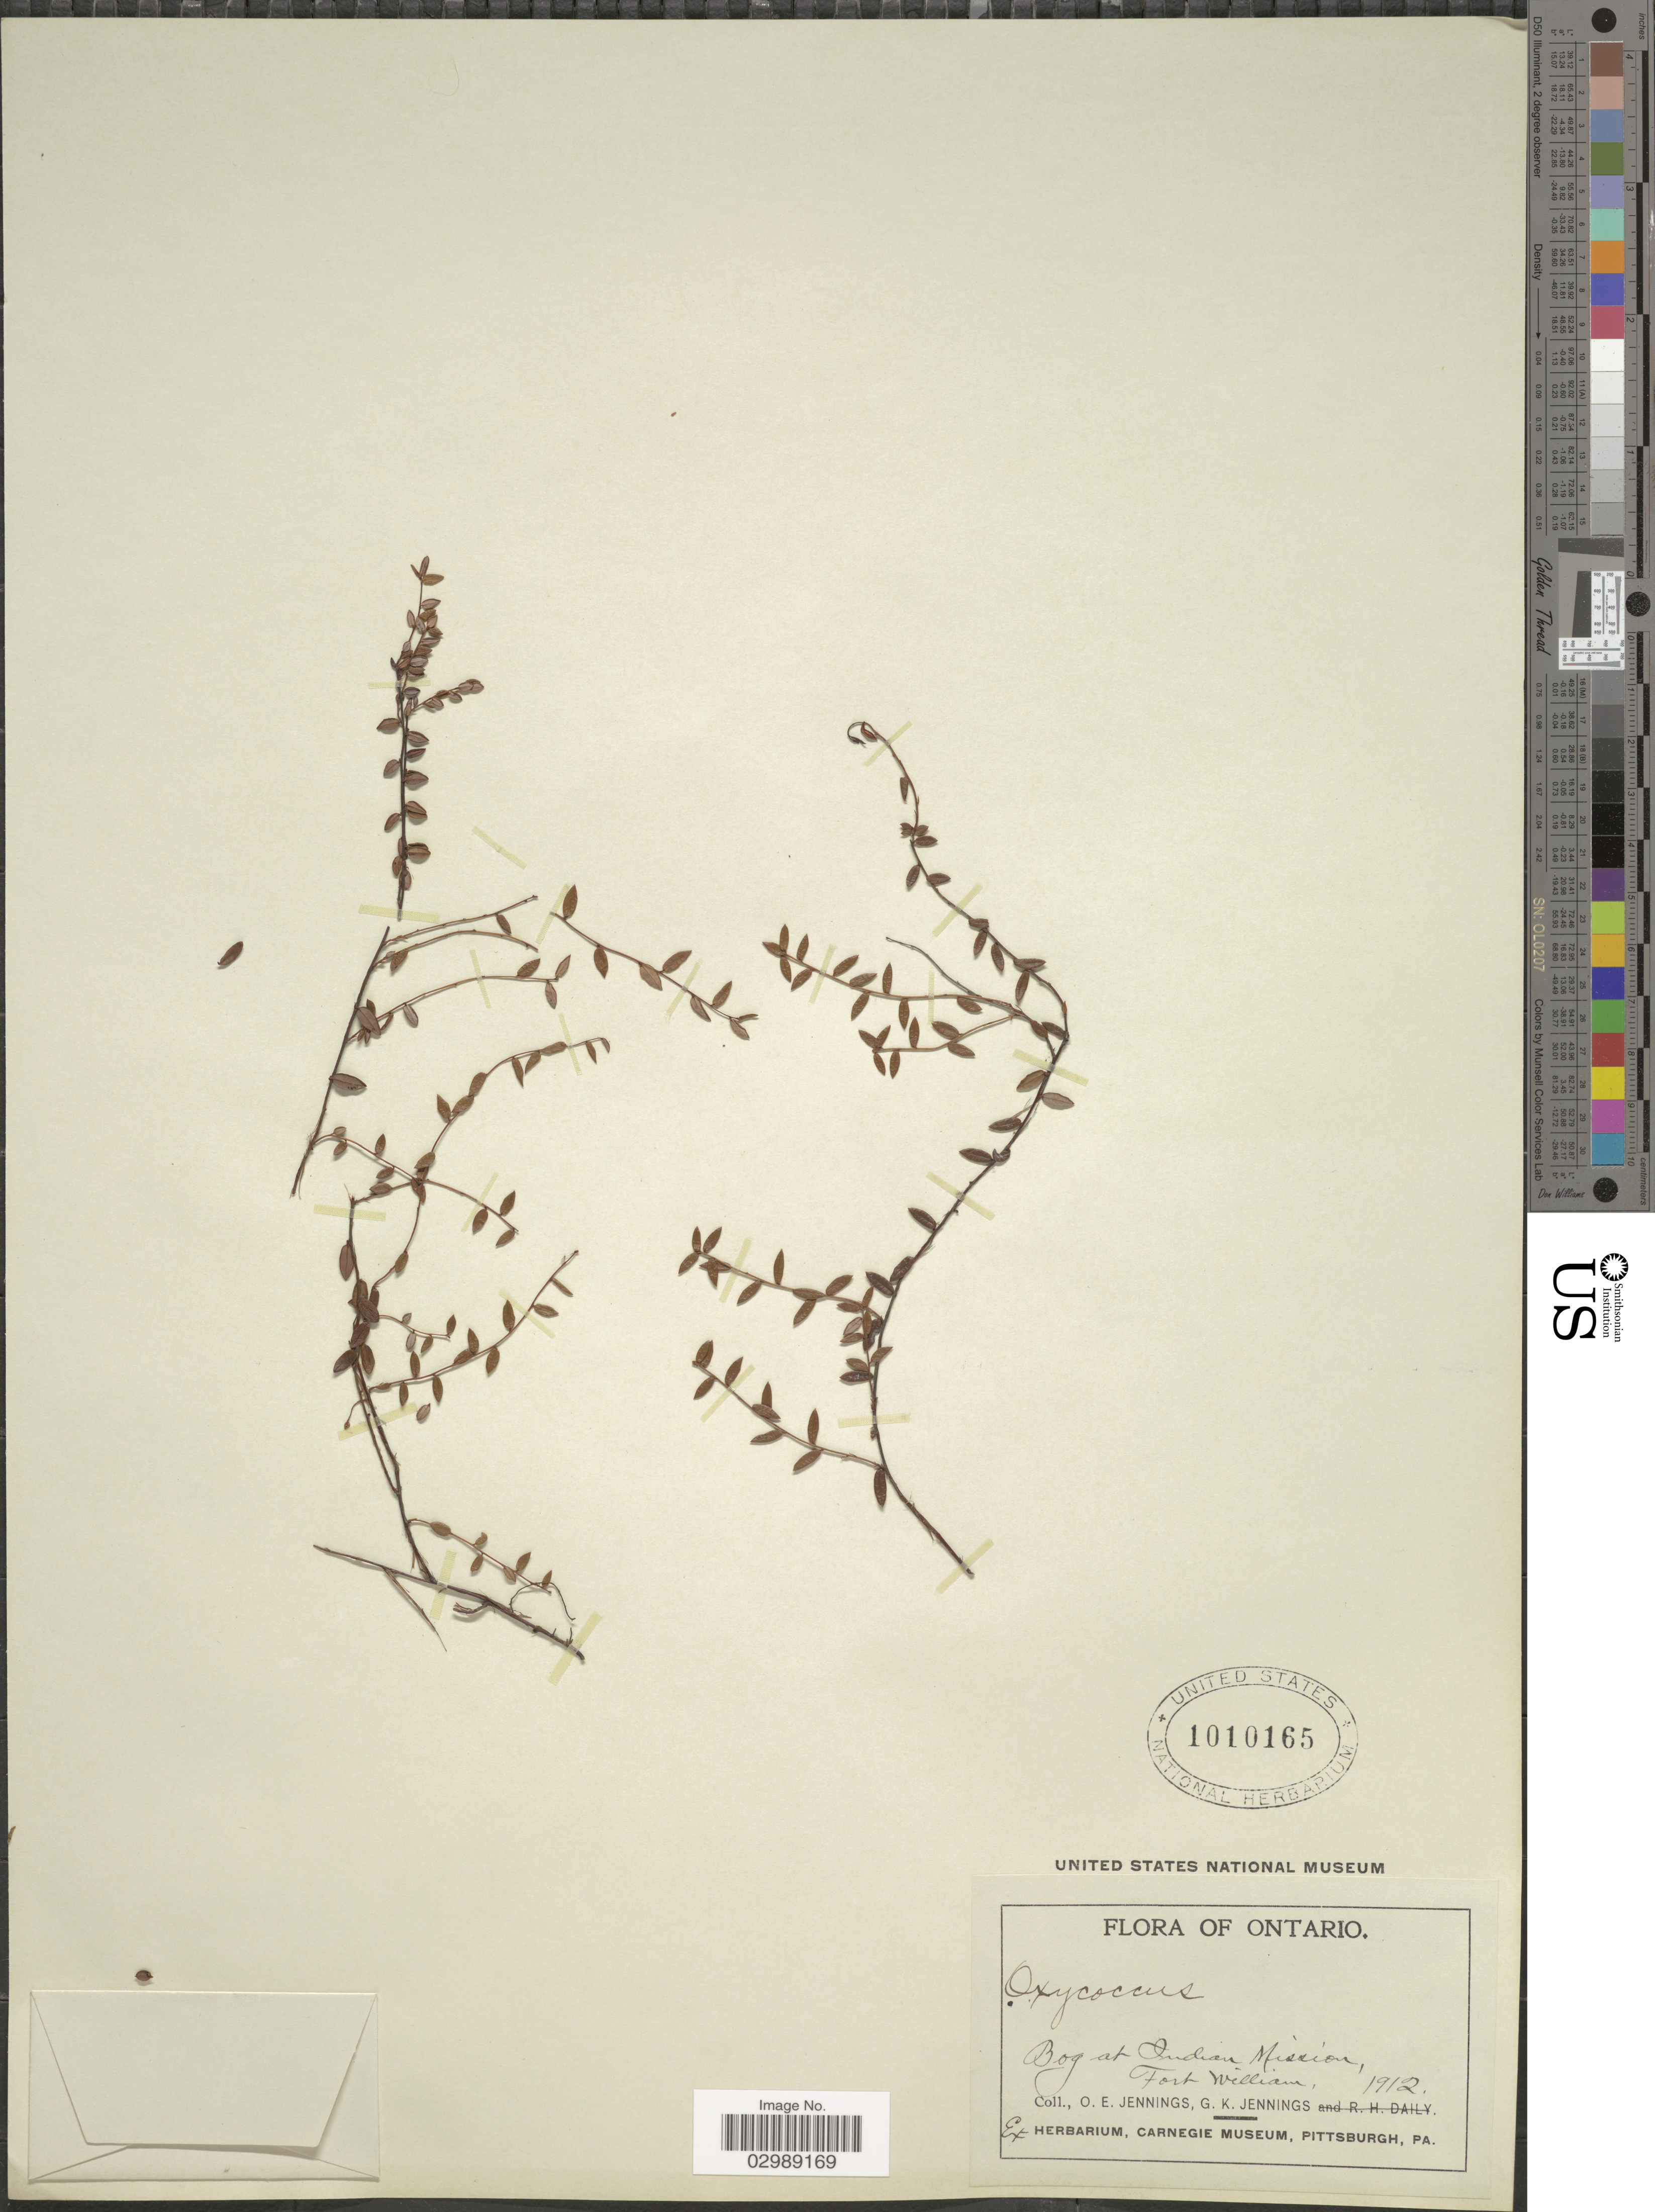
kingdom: Plantae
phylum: Tracheophyta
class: Magnoliopsida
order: Ericales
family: Ericaceae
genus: Vaccinium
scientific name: Vaccinium oxycoccos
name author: L.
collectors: O. E. Jennings & G. K. Jennings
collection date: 1912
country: Canada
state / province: Ontario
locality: Bog at Indian Mission. Fort William.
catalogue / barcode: US 1010165